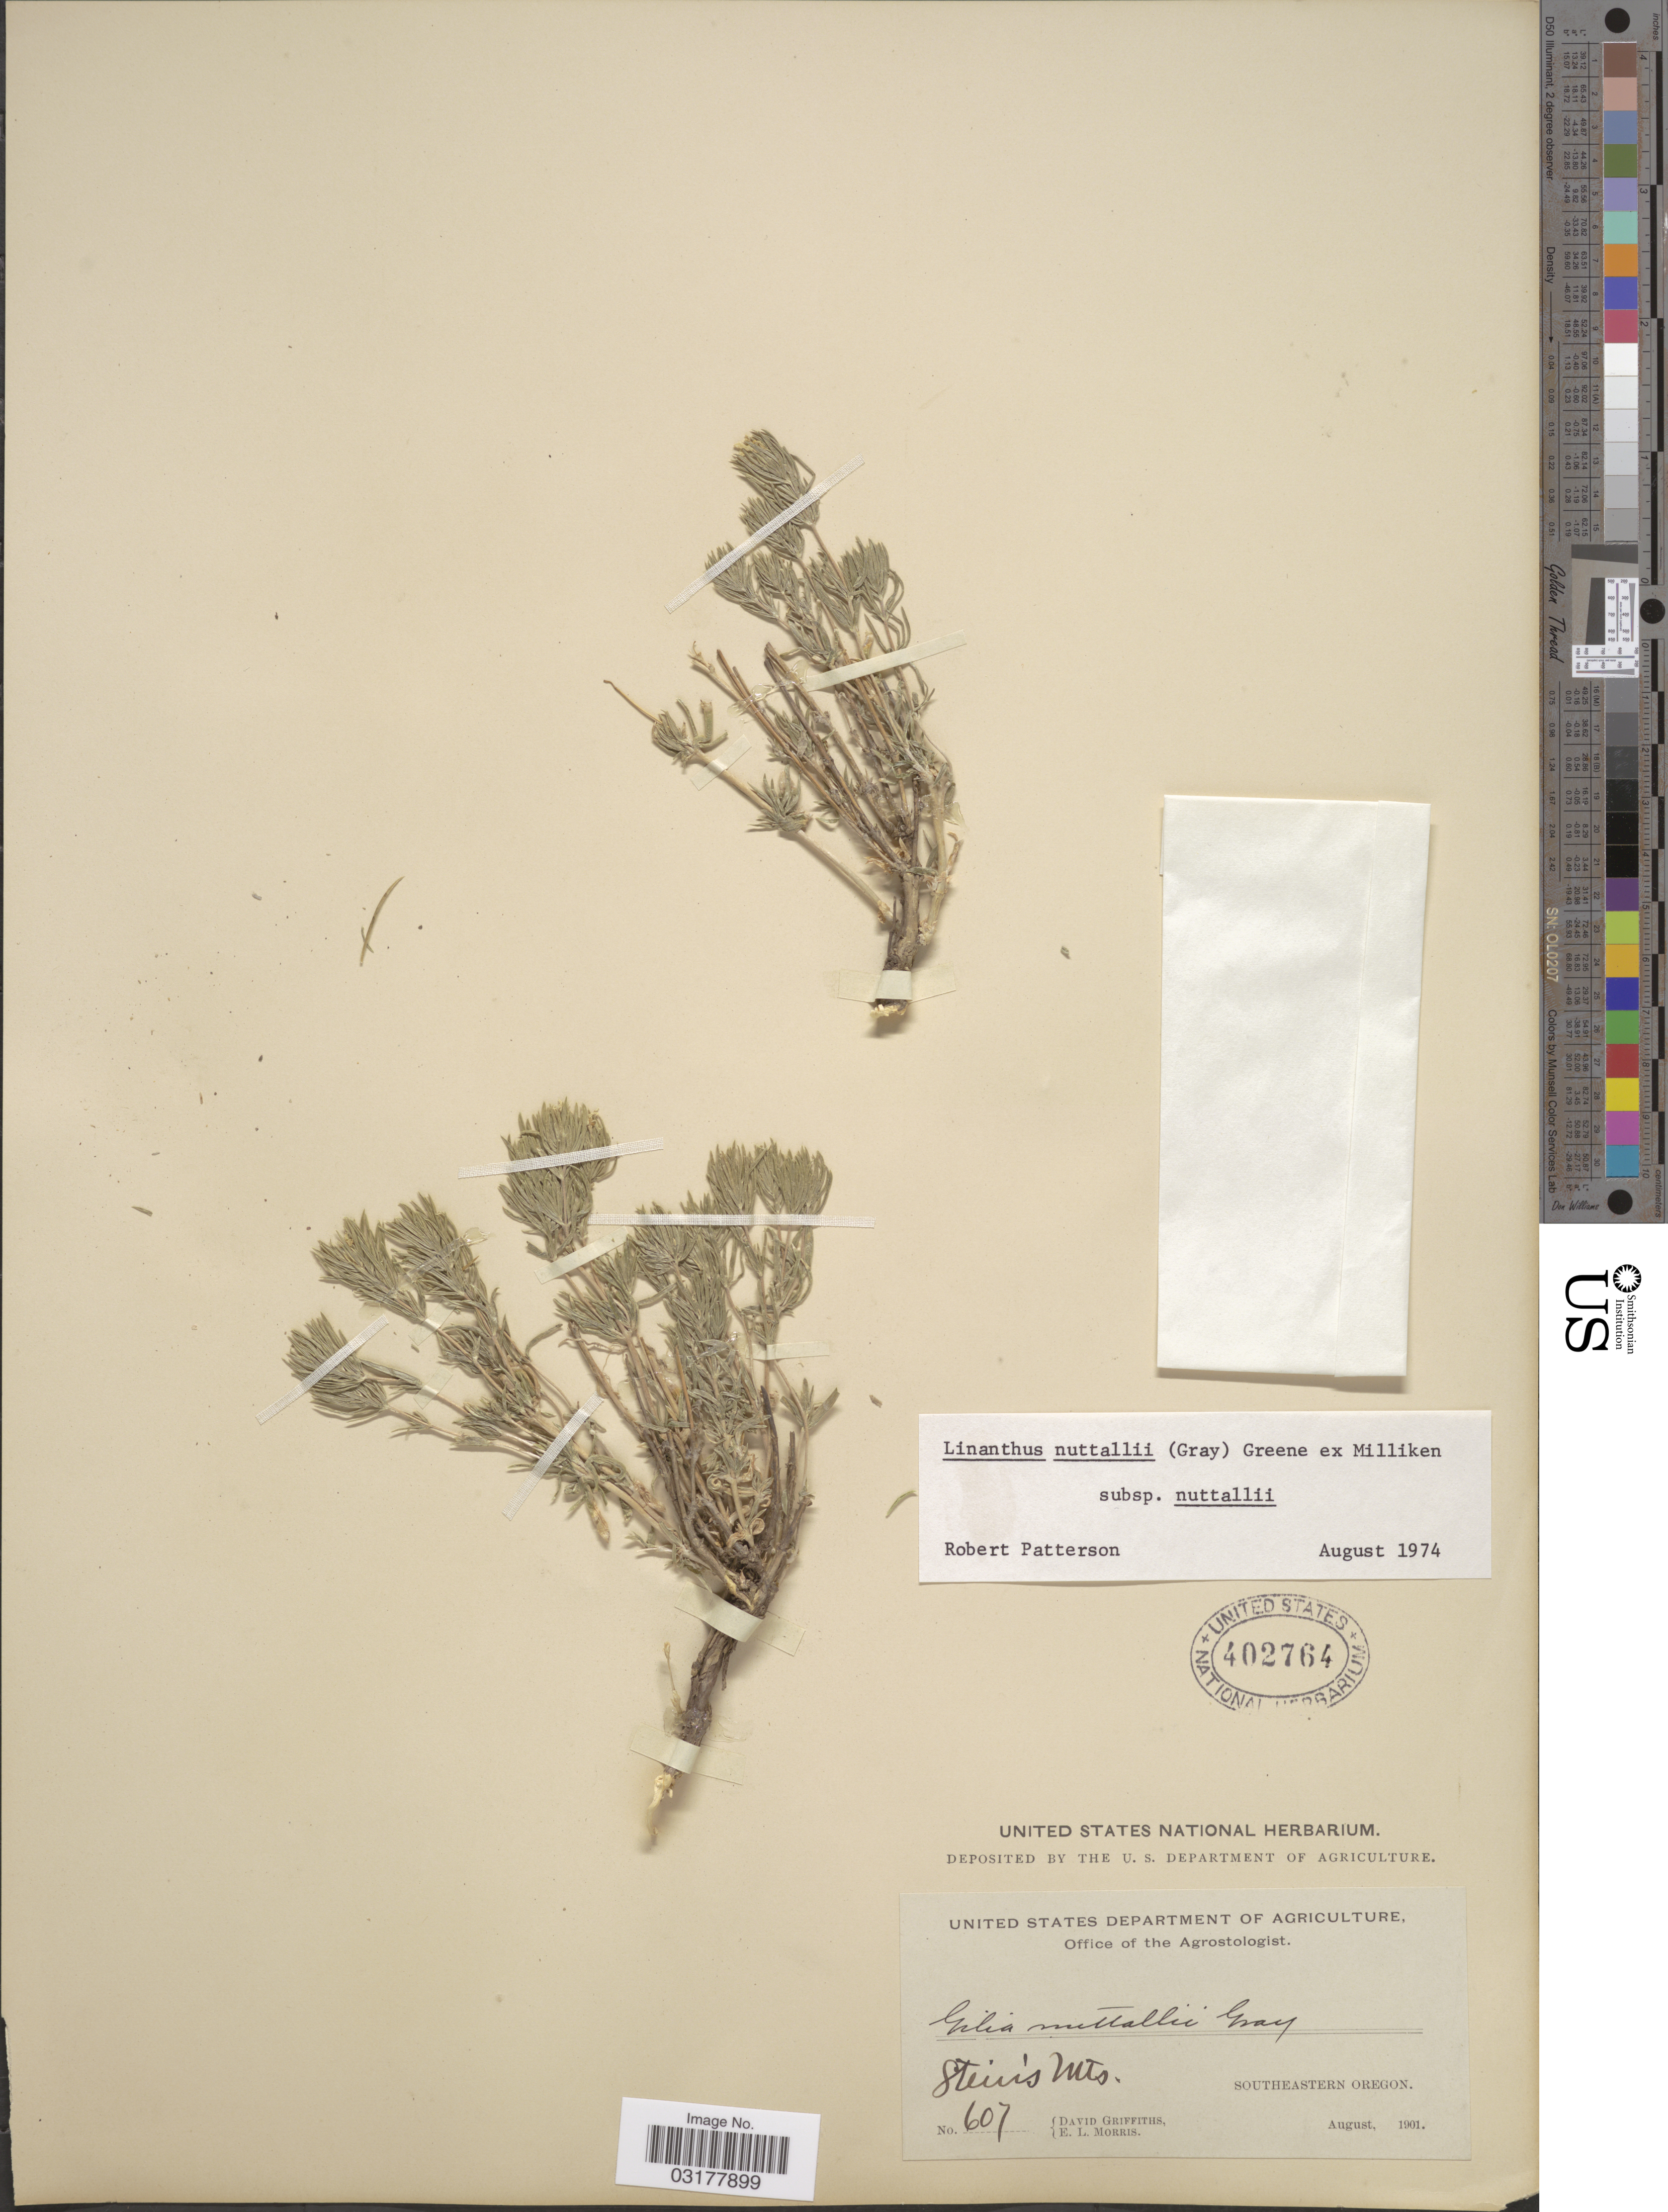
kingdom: Plantae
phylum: Tracheophyta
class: Magnoliopsida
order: Ericales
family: Polemoniaceae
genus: Leptosiphon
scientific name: Leptosiphon nuttallii subsp. nuttallii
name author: (A. Gray) J.M. Porter & L.A. Johnson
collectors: D. Griffiths & E. Morris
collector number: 607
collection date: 1901-08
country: United States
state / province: Oregon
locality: Stein's Mts., Southeastern Oregon.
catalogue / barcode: US 402764